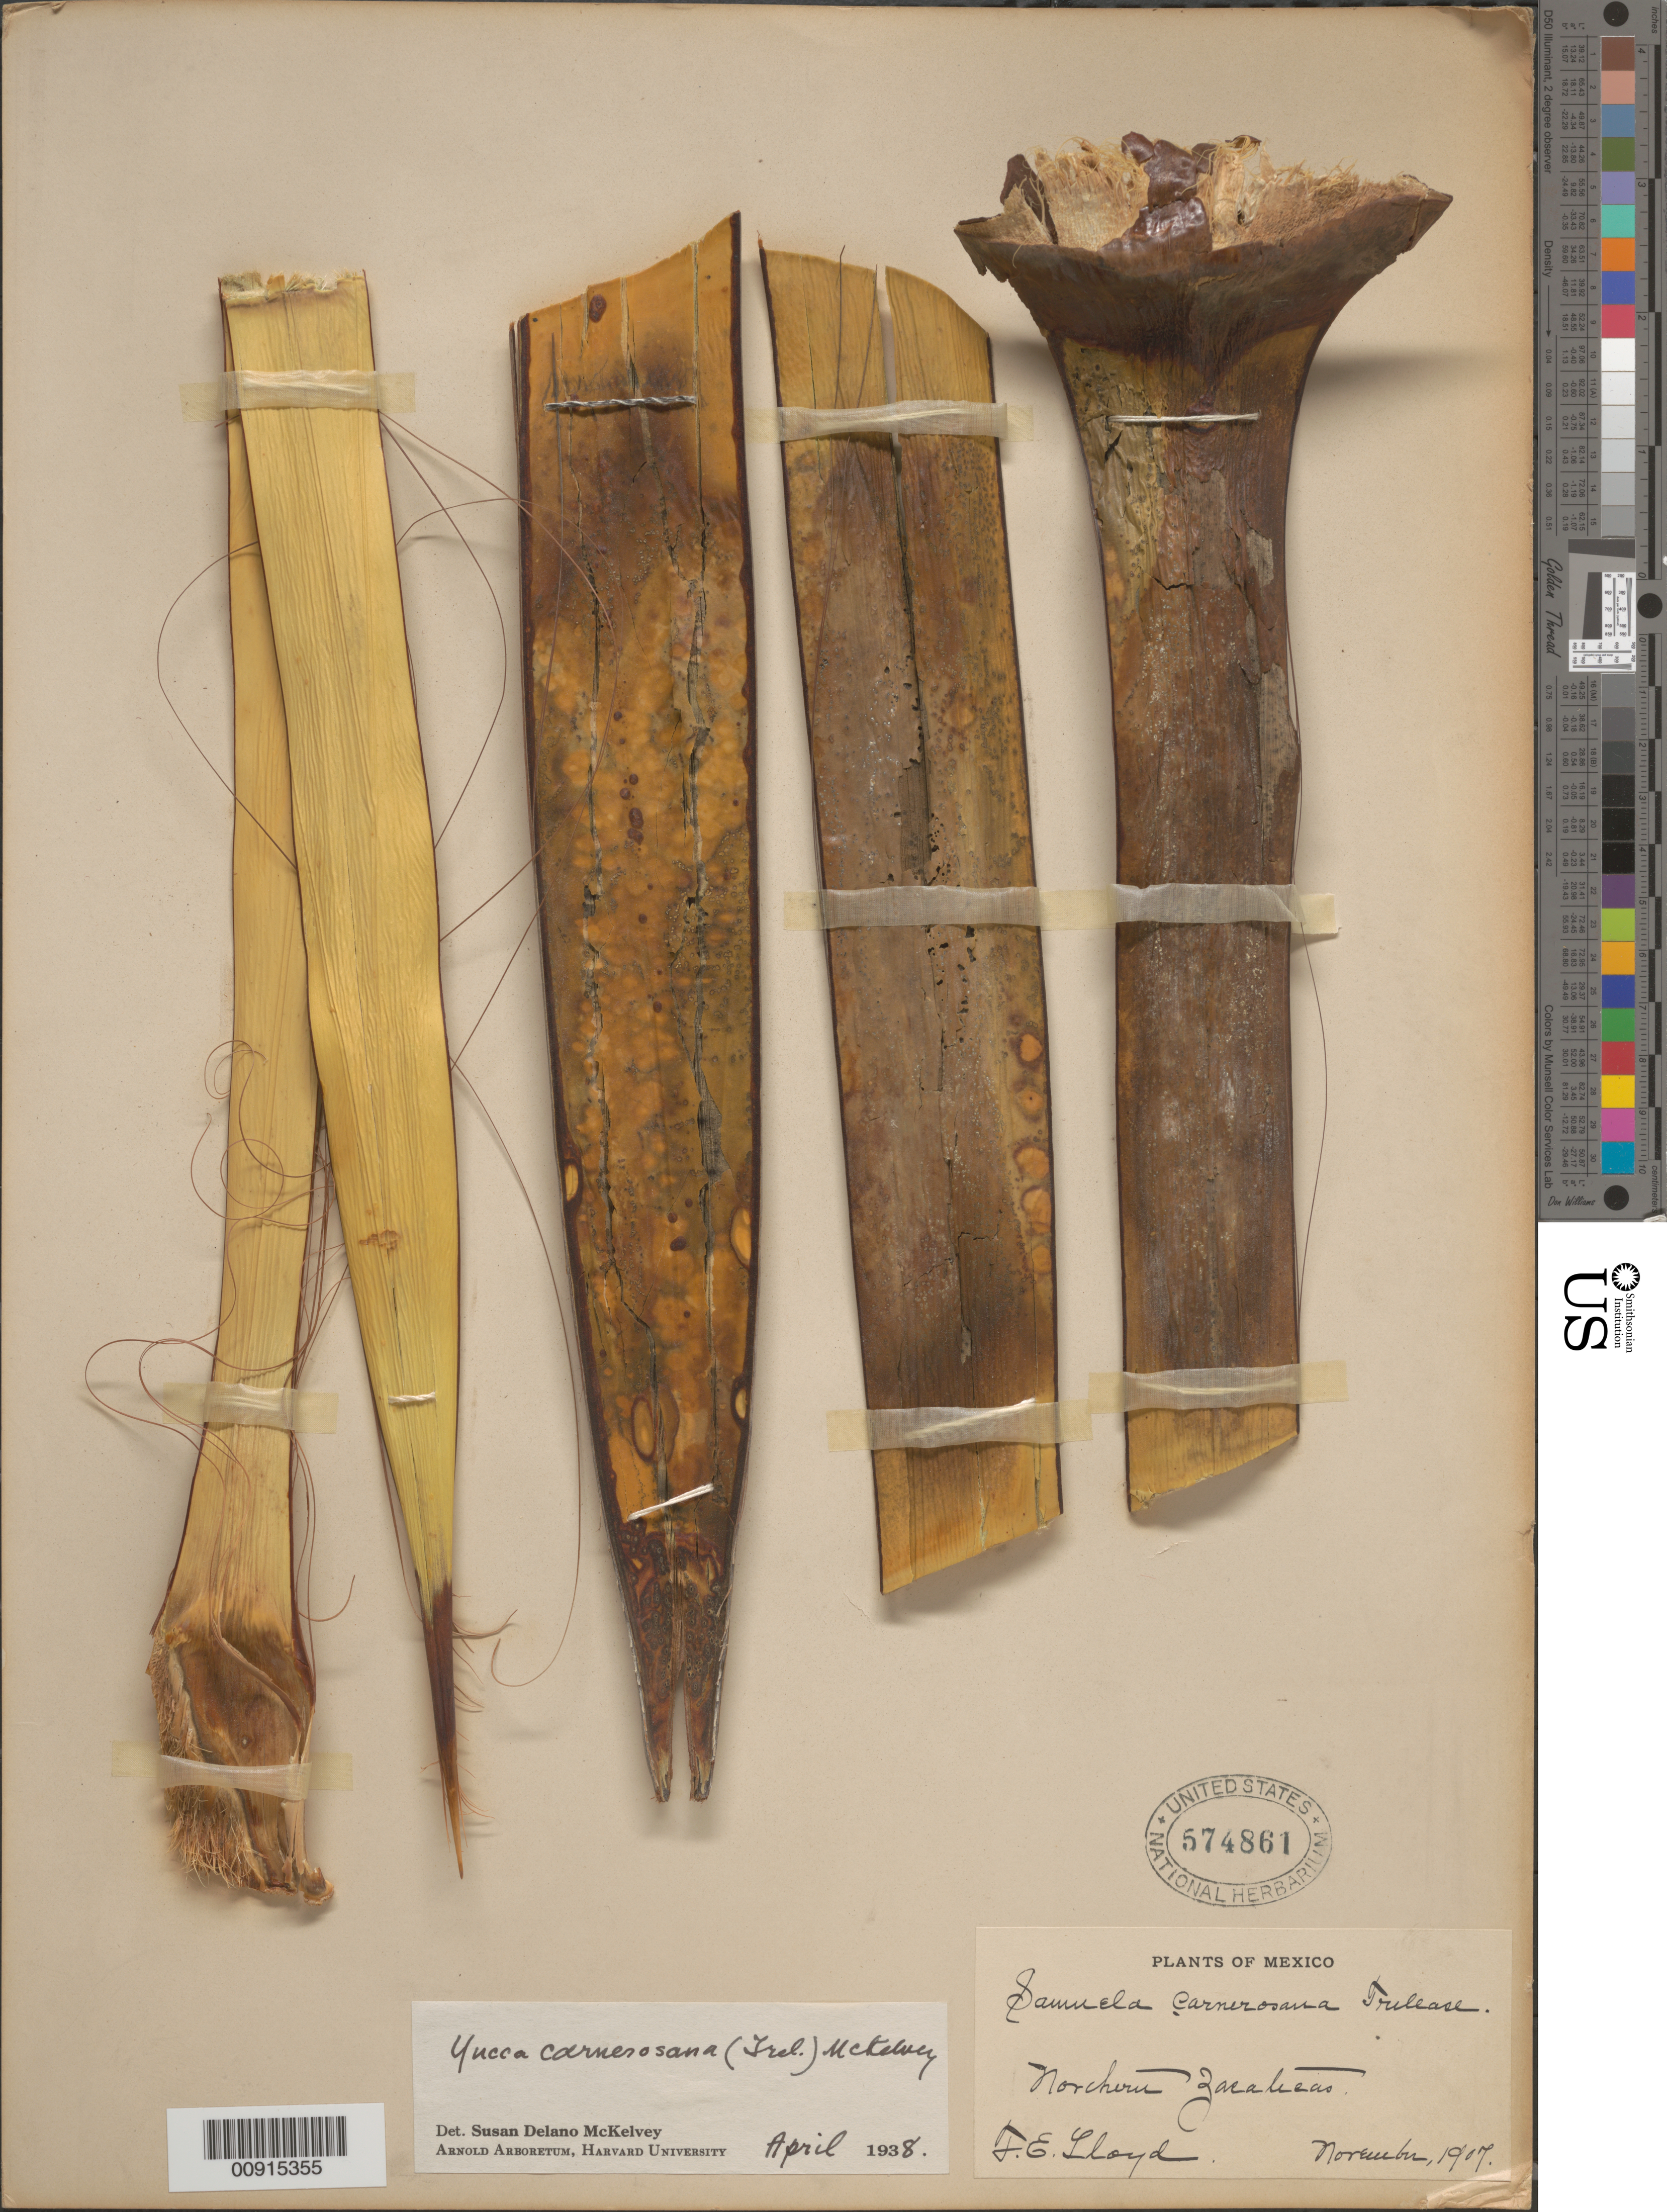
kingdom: Plantae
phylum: Tracheophyta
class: Liliopsida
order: Asparagales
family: Asparagaceae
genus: Yucca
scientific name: Yucca carnerosana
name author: (Trel.) McKelvey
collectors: F. E. Lloyd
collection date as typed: Nov 1907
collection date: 1907-11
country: Mexico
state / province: Zacatecas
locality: Northern Zacatecas.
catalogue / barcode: US 574861